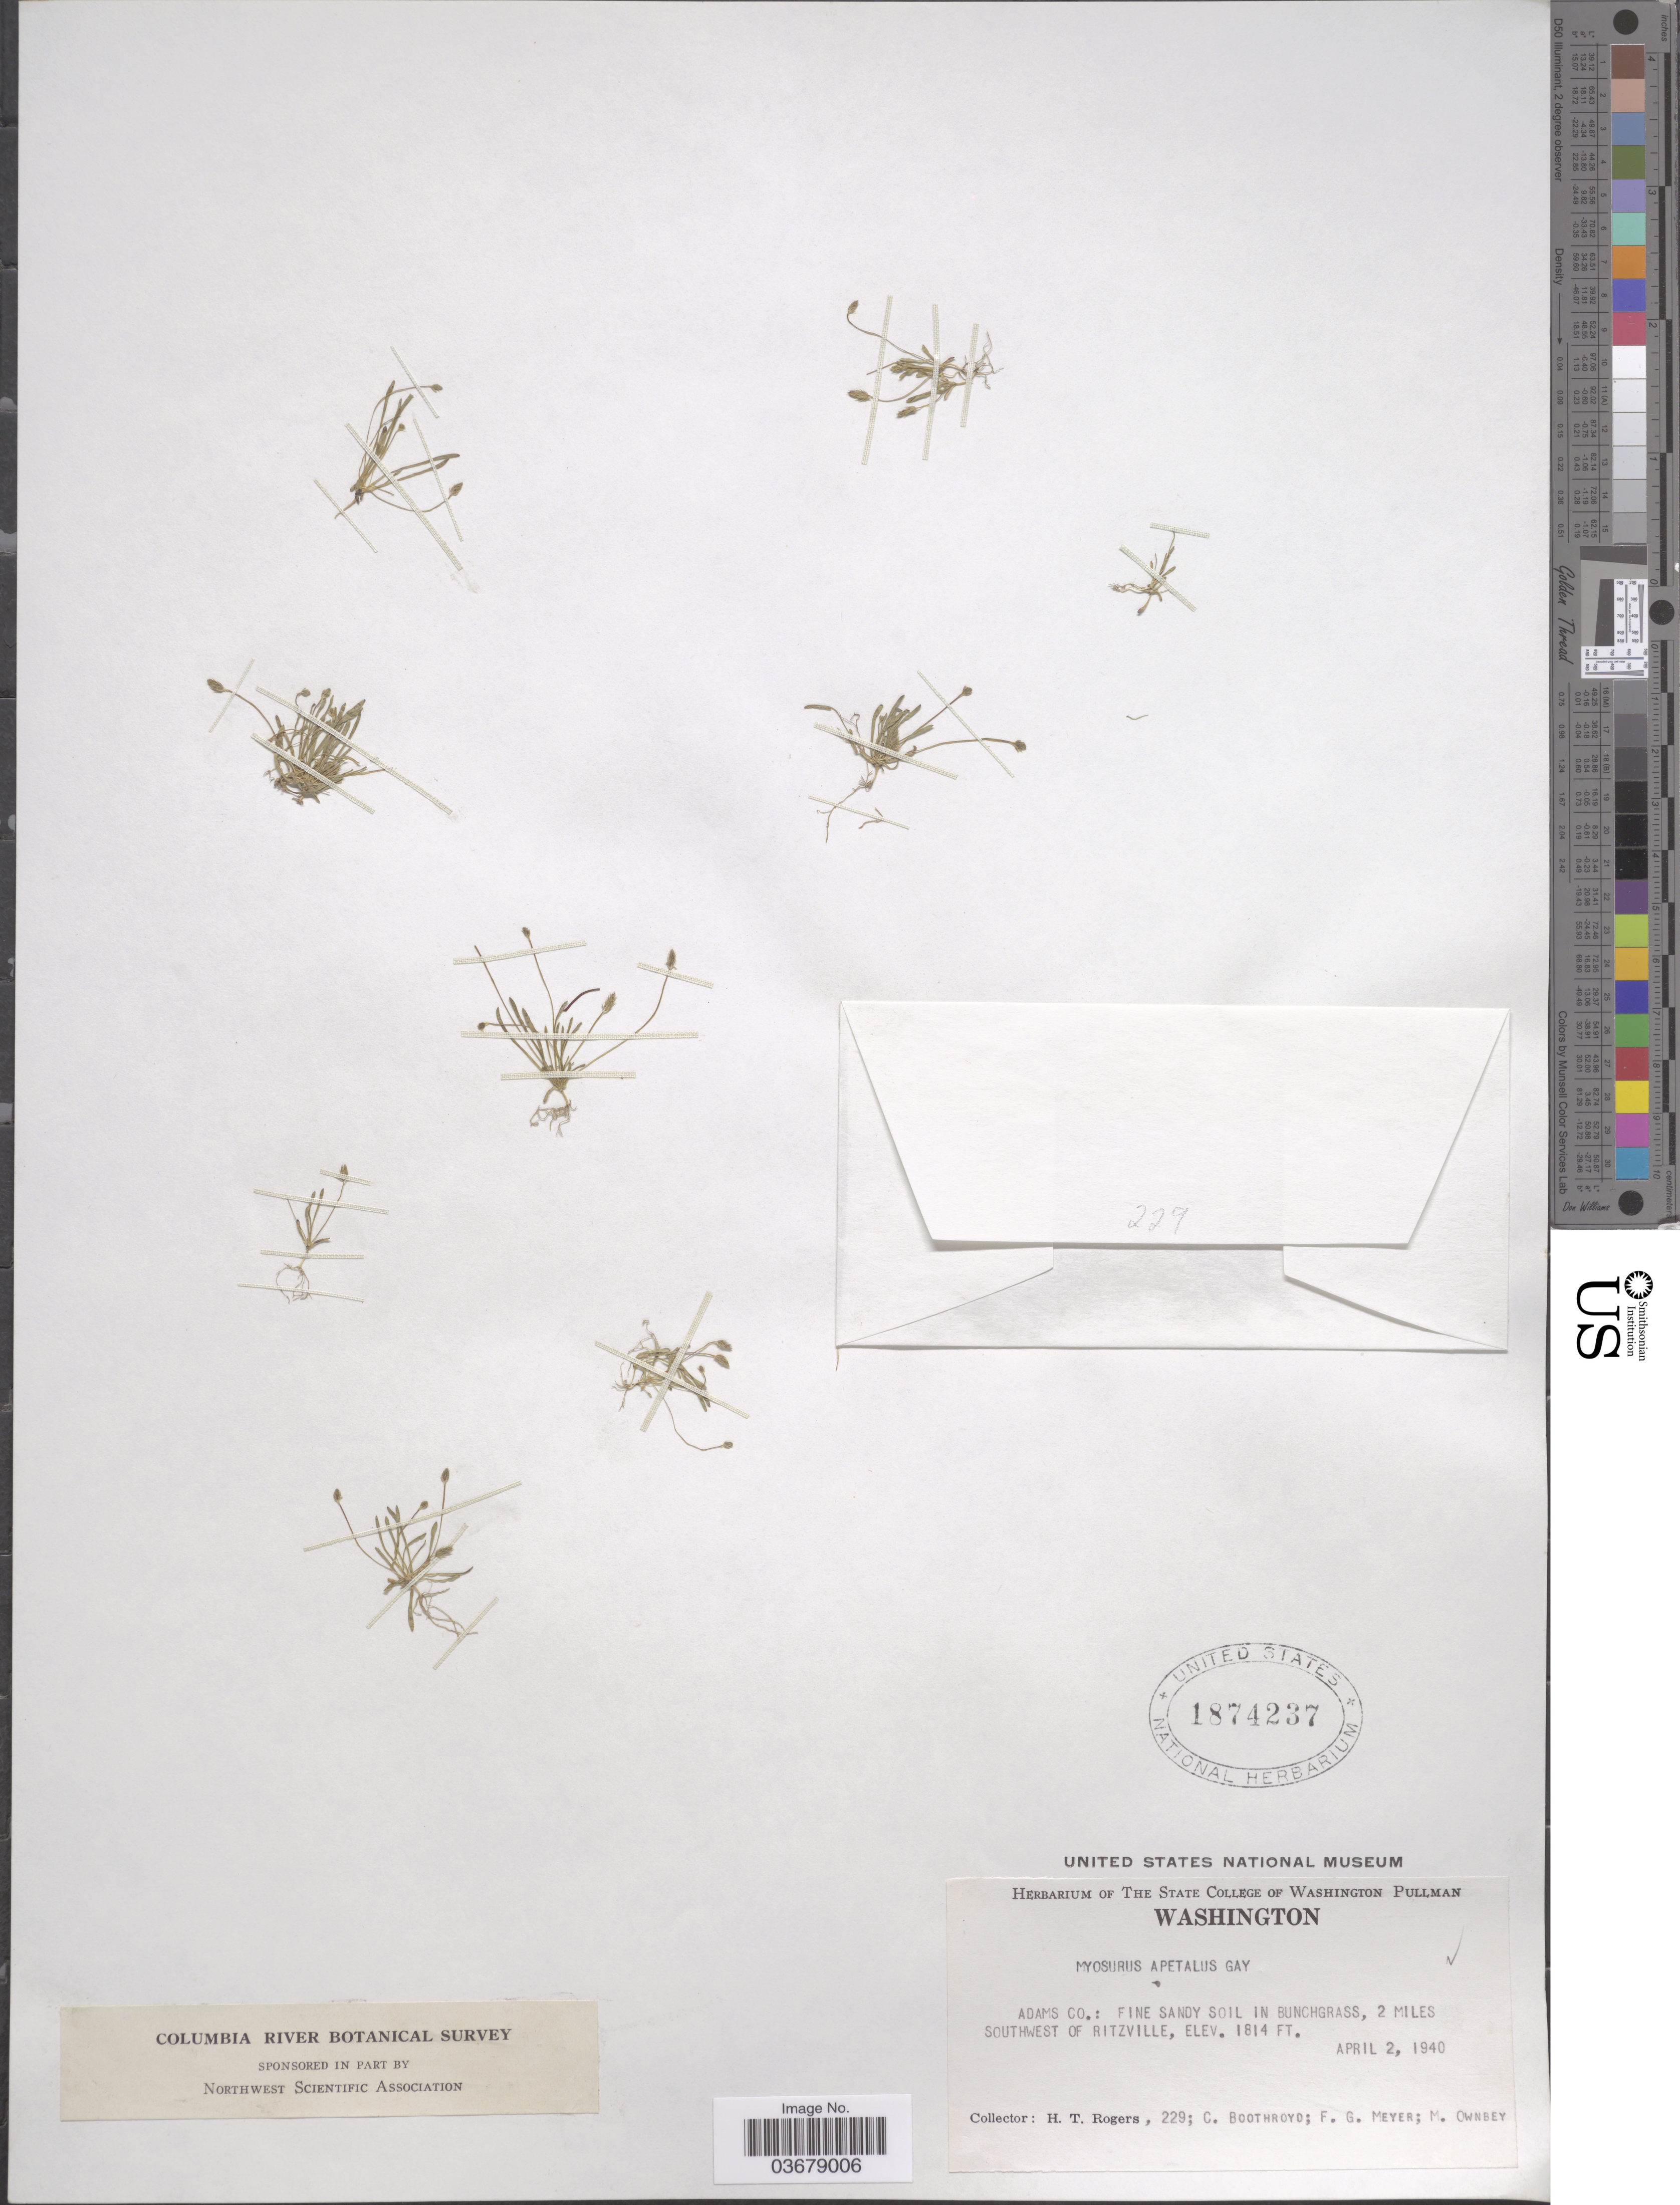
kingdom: Plantae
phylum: Tracheophyta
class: Magnoliopsida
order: Ranunculales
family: Ranunculaceae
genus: Myosurus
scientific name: Myosurus aristatus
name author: Benth.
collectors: H. Rogers, C. Boothroyd, F. G. Meyer & M. Ownbey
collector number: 229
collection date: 1940-04-02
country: United States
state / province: Washington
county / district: Adams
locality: Adams Co.: 2 miles Southwest of Ritzville.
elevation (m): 553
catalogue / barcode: US 1874237